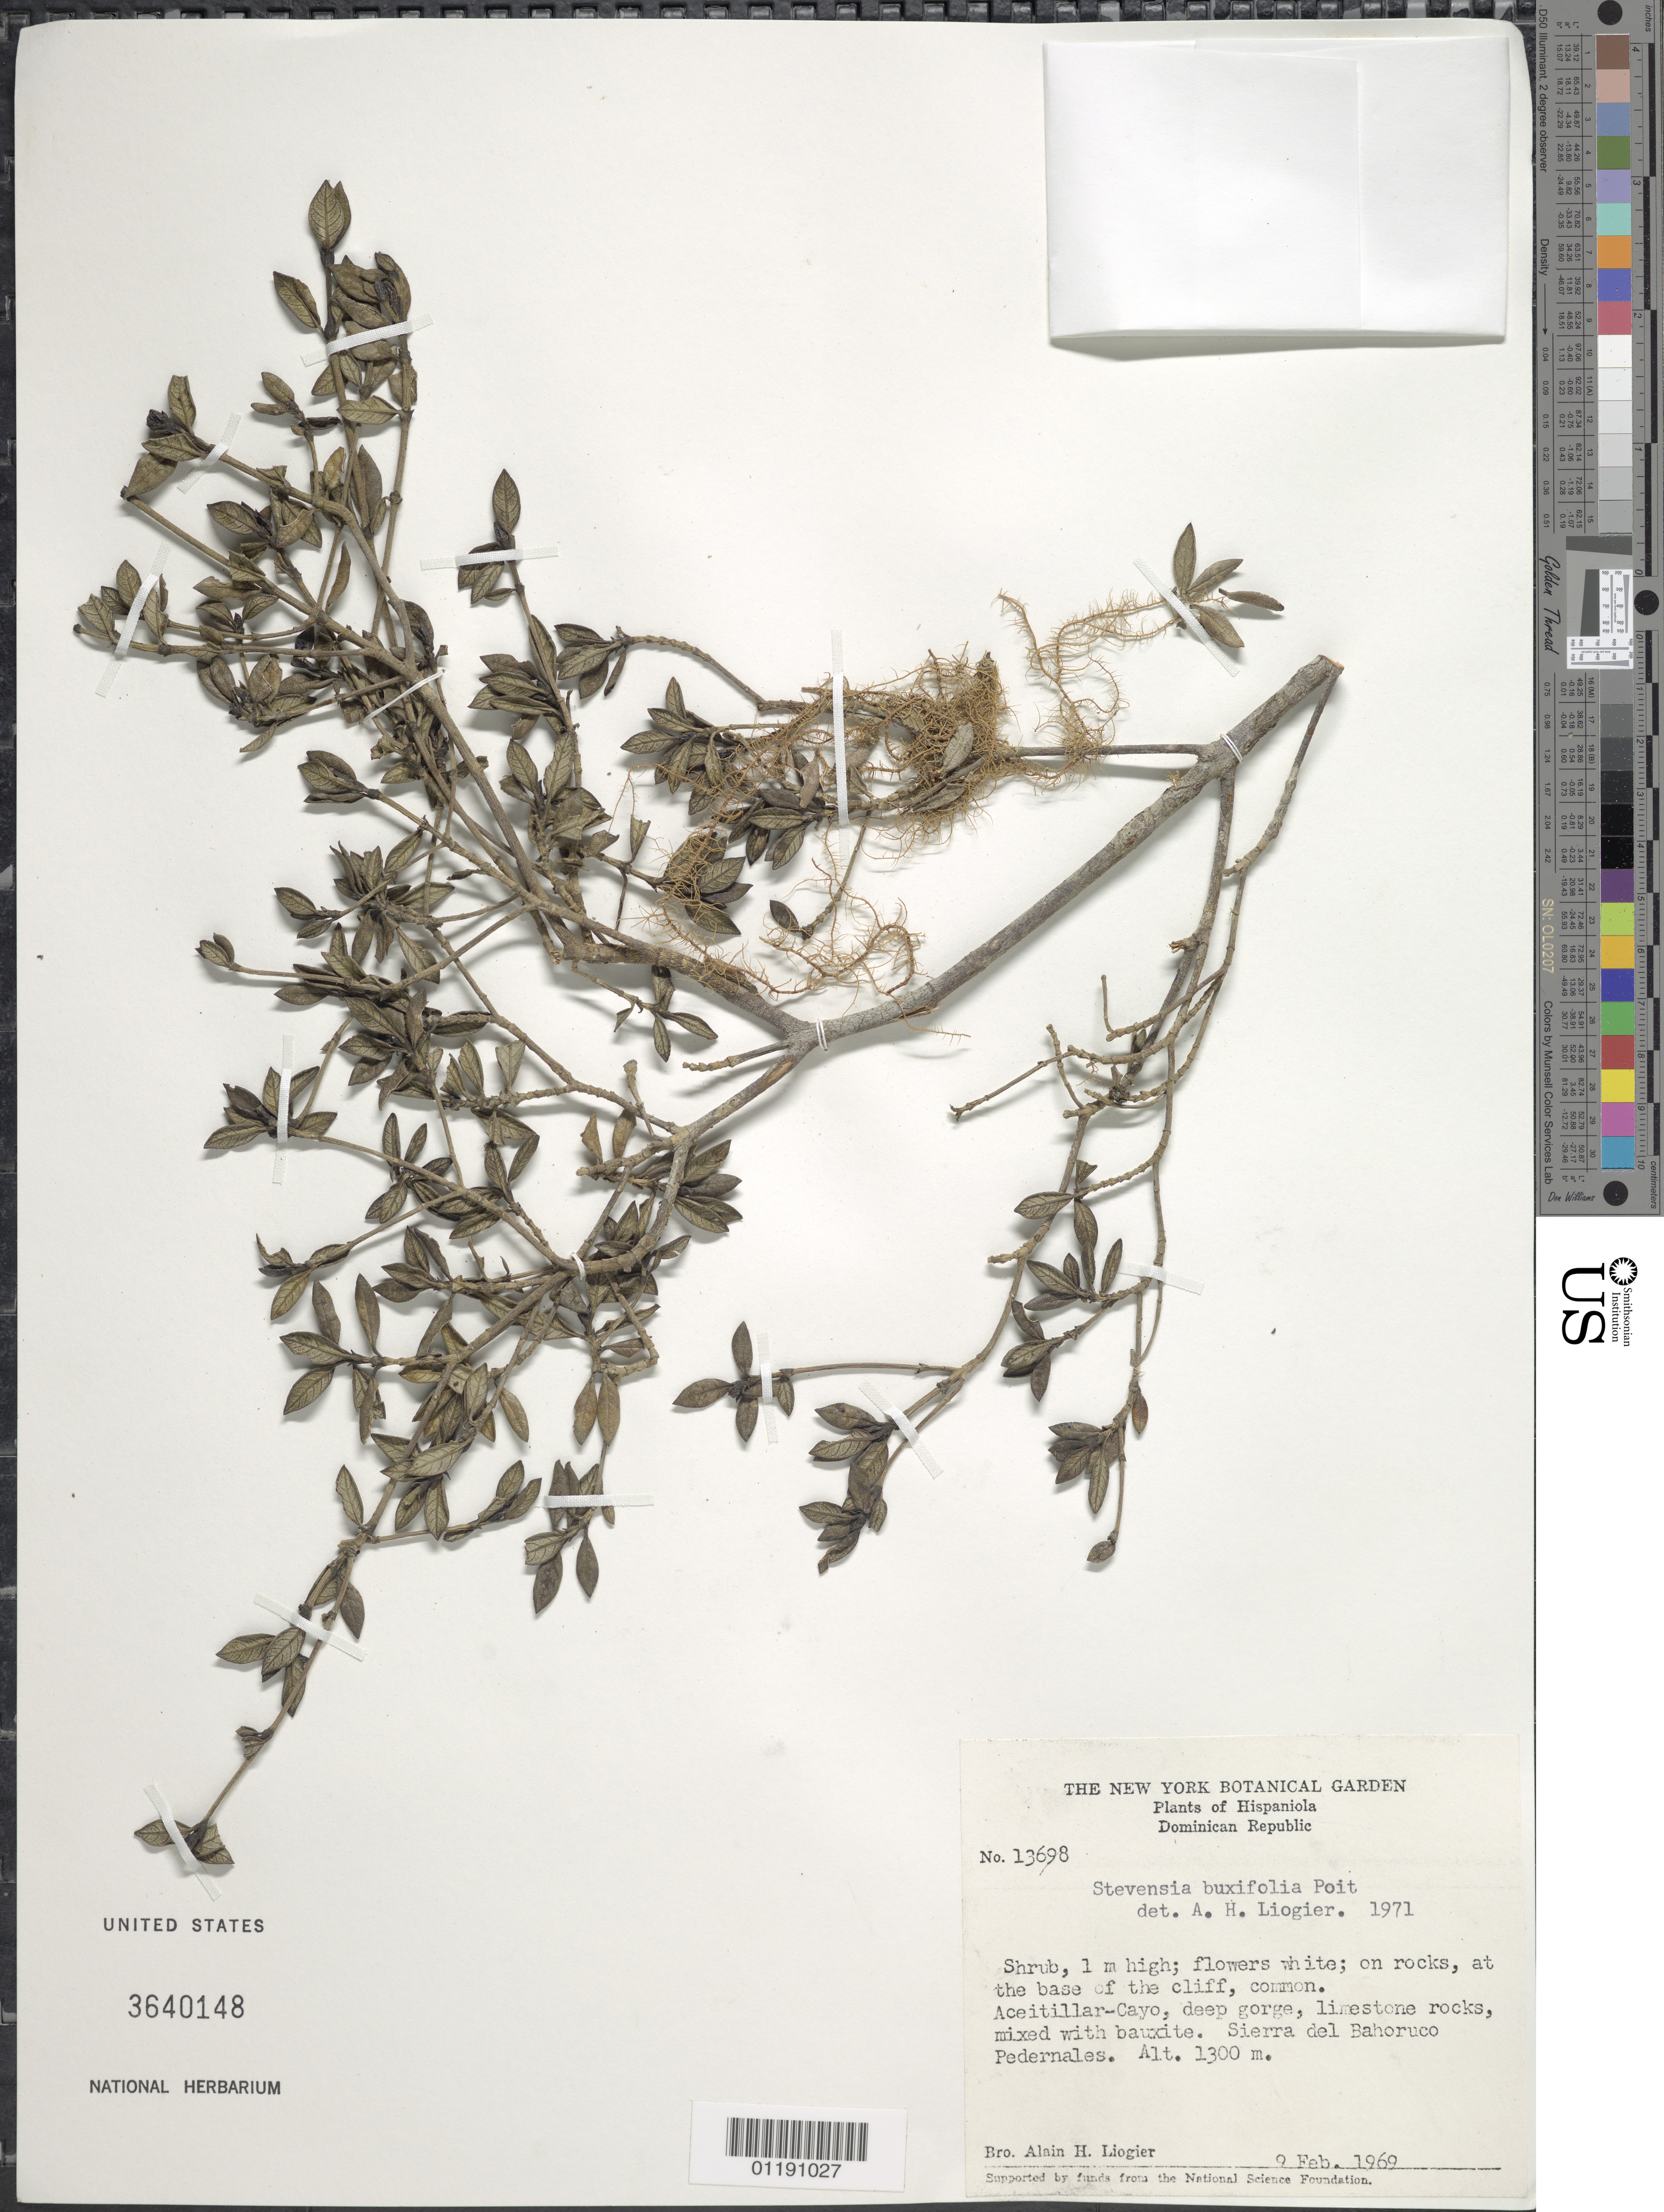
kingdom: Plantae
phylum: Tracheophyta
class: Magnoliopsida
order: Gentianales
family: Rubiaceae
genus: Stevensia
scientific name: Stevensia buxifolia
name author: Poit.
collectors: A. H. Liogier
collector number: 13698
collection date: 1969-02-09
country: Dominican Republic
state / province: Pedernales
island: Hispaniola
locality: Aceitillar-Cayo, deep gorge. Sierra del Bahoruco.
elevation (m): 1300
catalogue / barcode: US 3640128